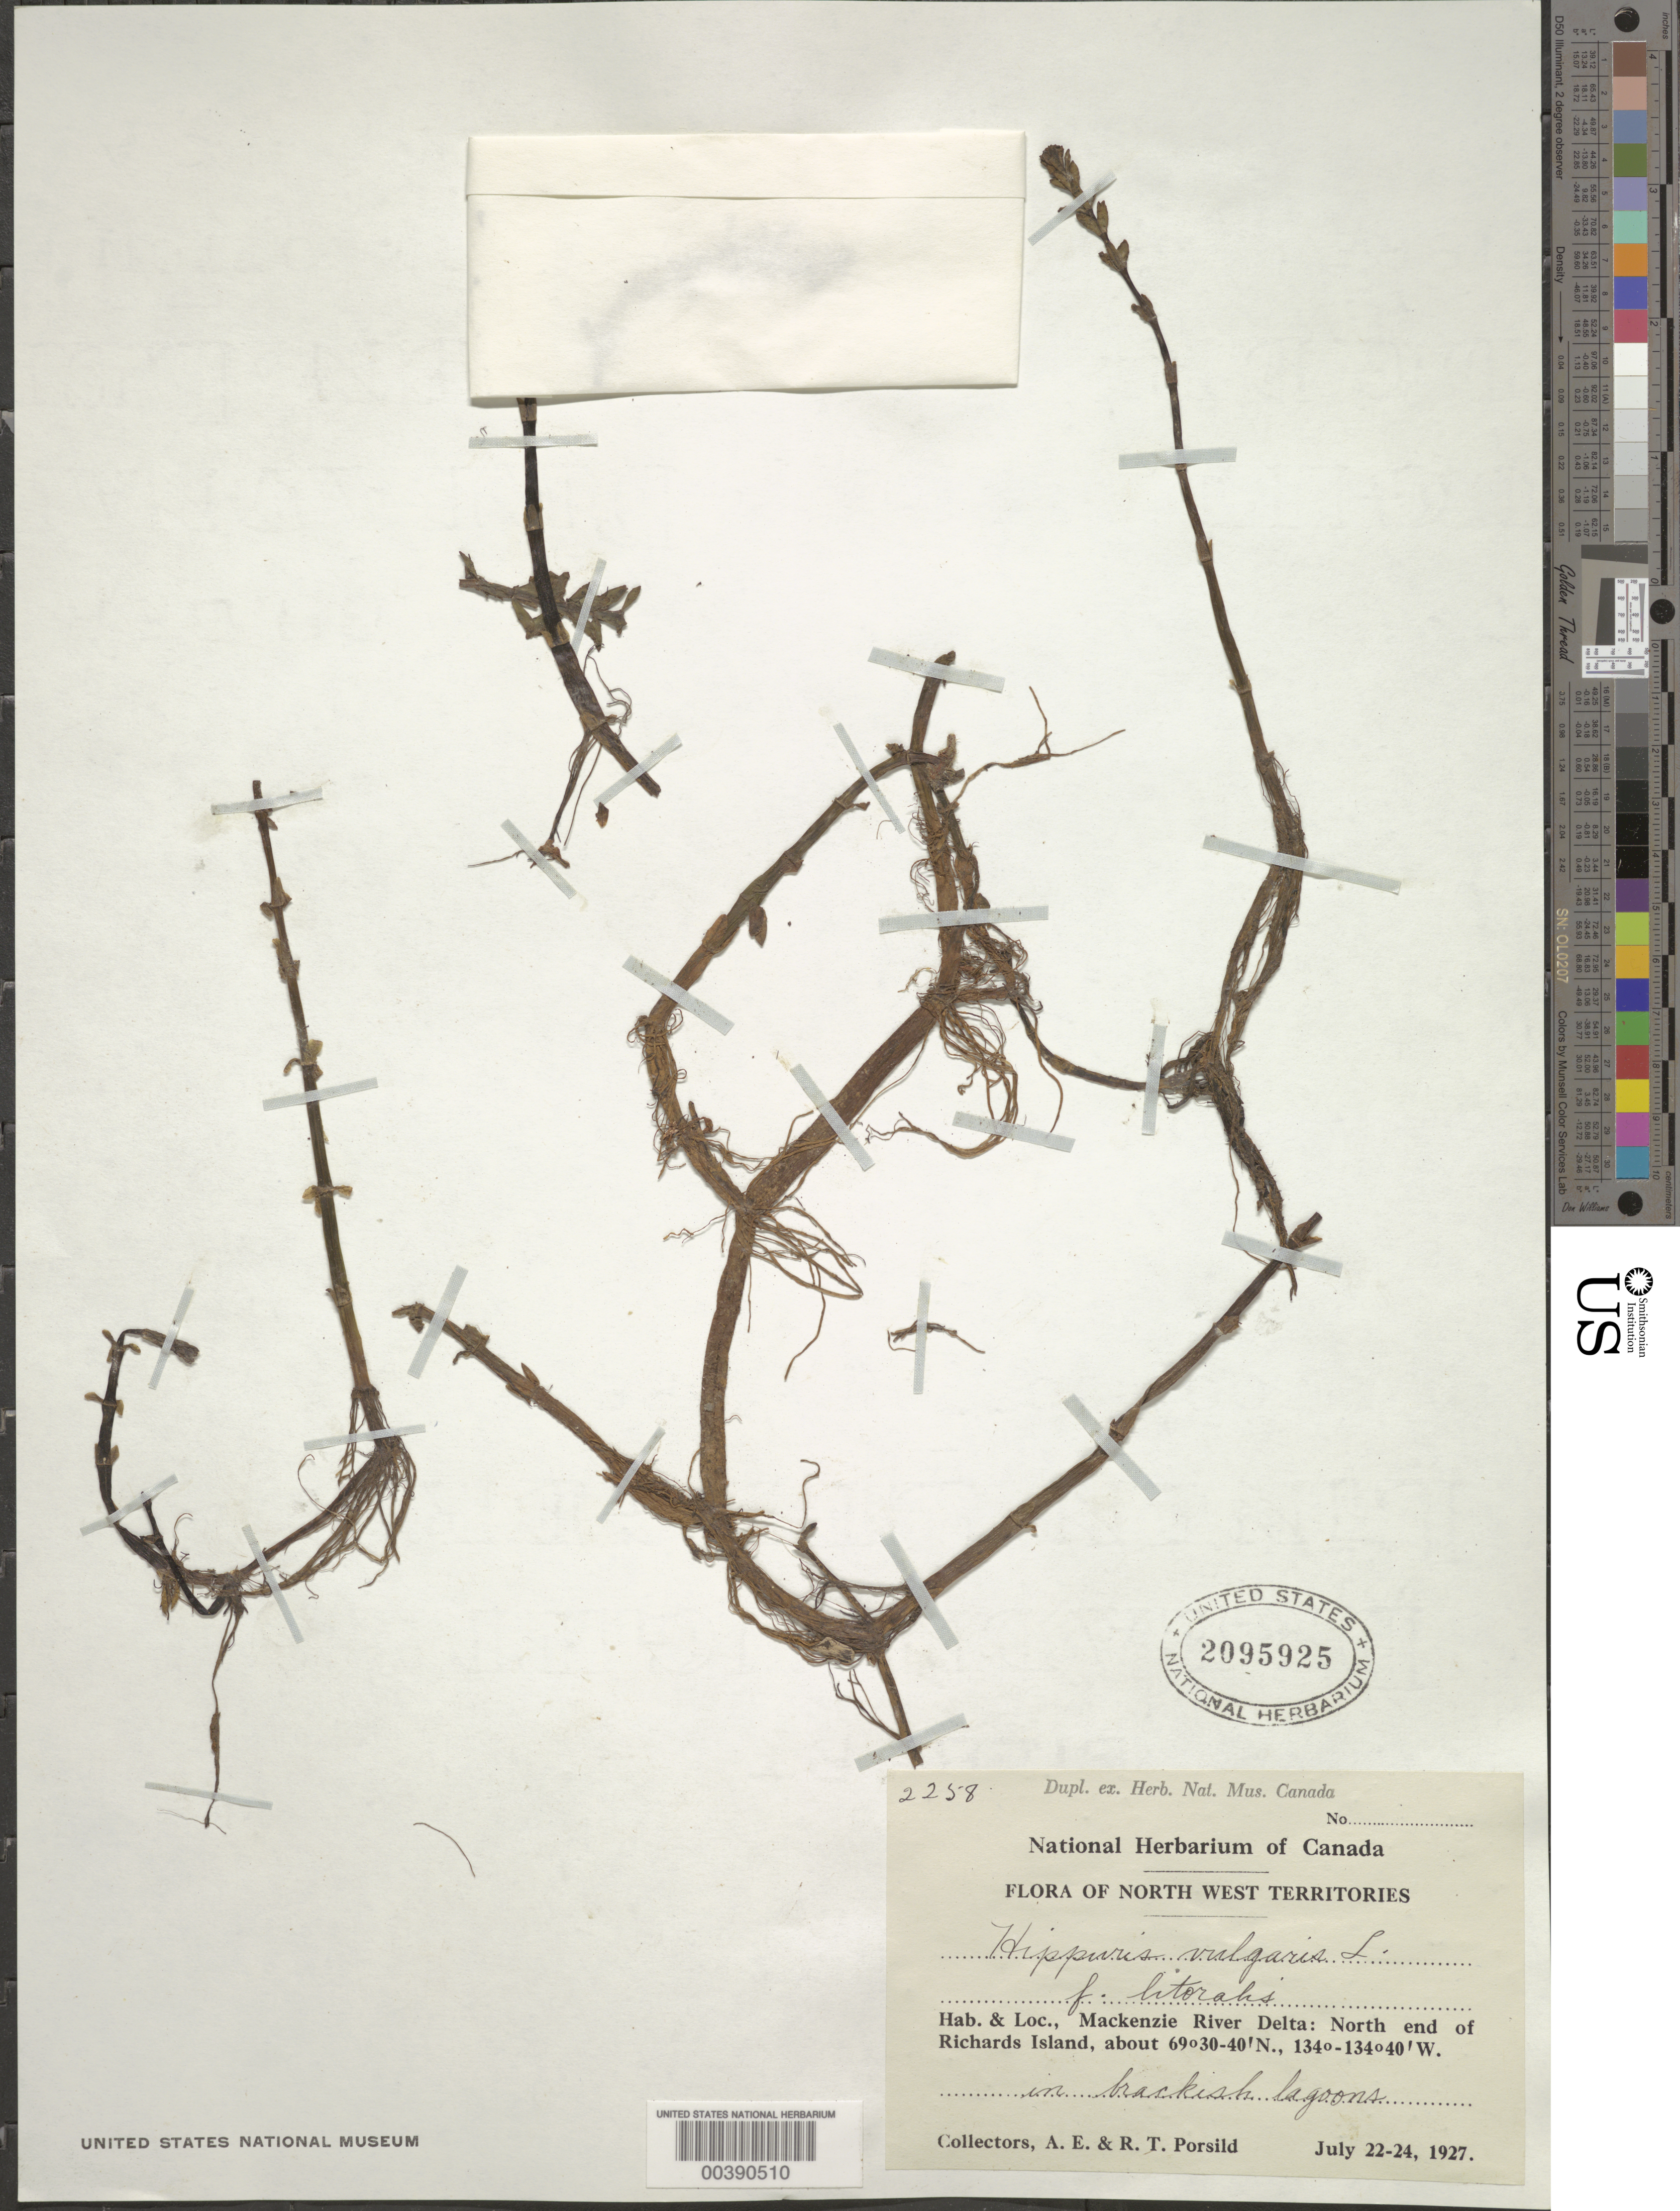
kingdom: Plantae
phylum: Tracheophyta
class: Magnoliopsida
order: Lamiales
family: Plantaginaceae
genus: Hippuris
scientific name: Hippuris vulgaris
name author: L.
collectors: A. E. Porsild & R. T. Porsild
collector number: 2258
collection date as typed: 22 Jul 1927 to 24 Jul 1927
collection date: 1927-07-22/1927-07-24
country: Canada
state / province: Northwest Territories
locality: Mackenzie river delta, n end of richards island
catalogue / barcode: US 2095925